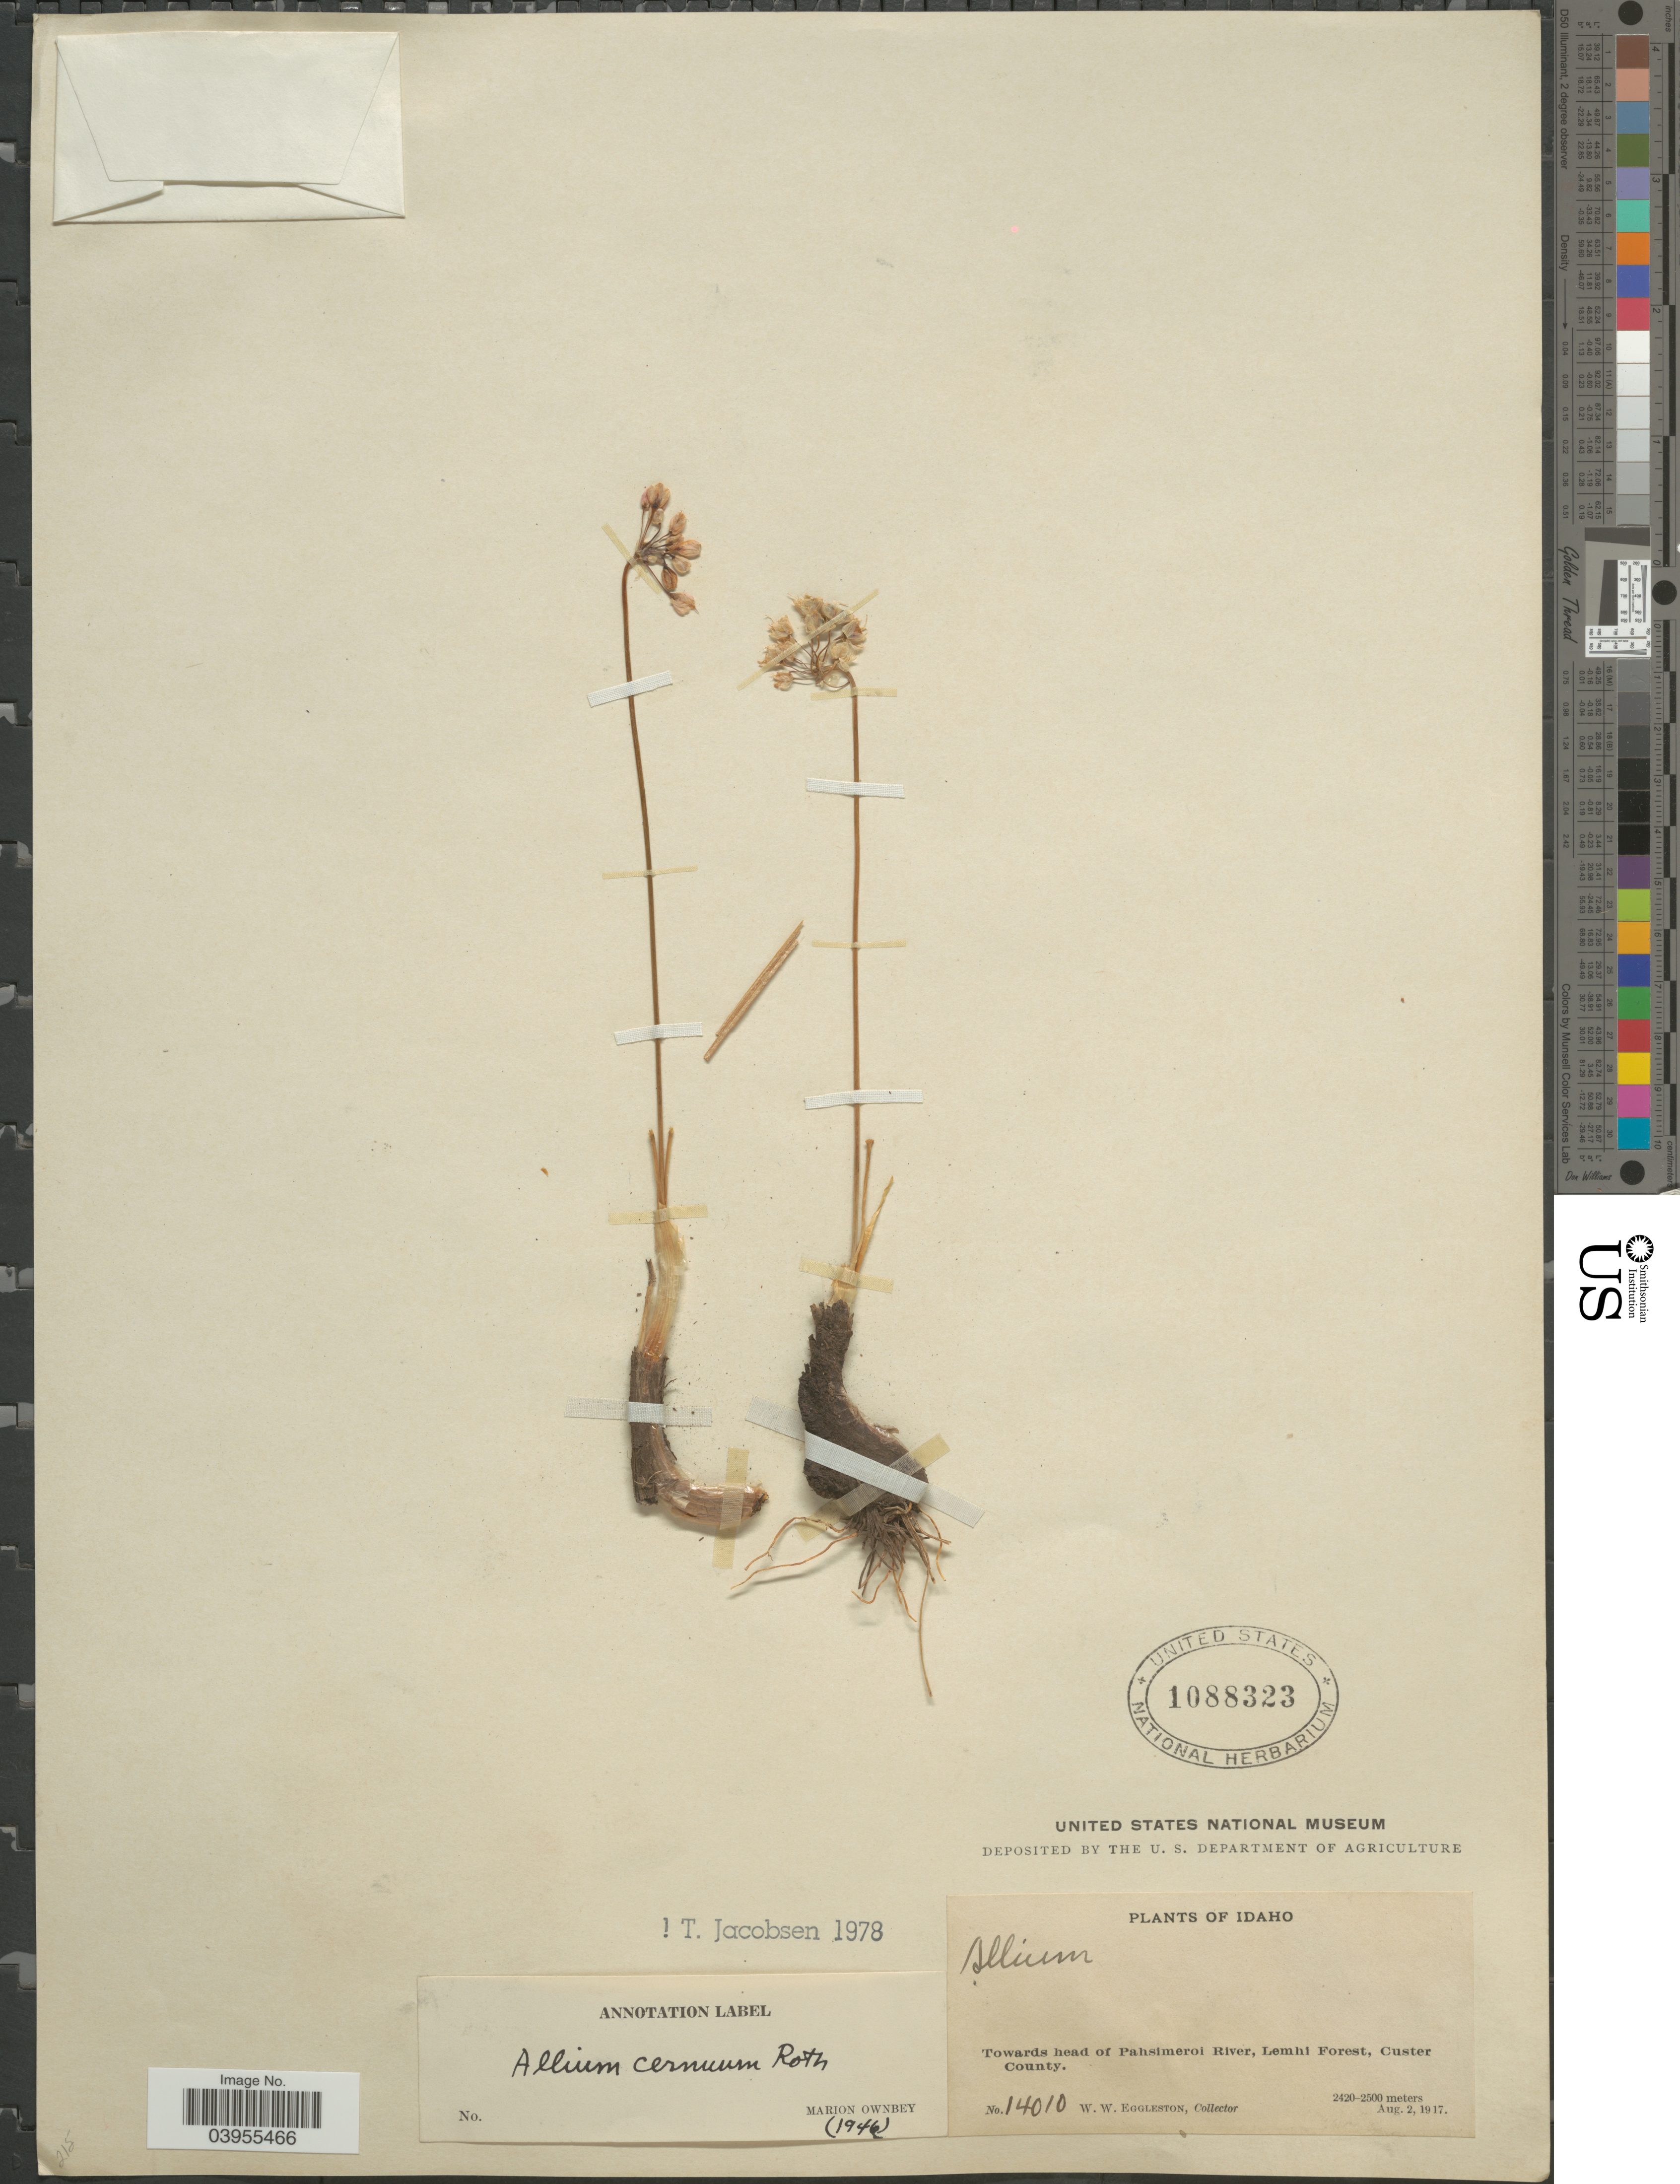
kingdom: Plantae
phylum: Tracheophyta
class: Liliopsida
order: Asparagales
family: Amaryllidaceae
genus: Allium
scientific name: Allium cernuum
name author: Roth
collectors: W. W. Eggleston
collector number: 14010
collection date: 1917-08-02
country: United States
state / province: Idaho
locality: Towards head of Pahsimeroi River, Lemhi Forest, Custer County.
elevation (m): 2420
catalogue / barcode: US 1088323